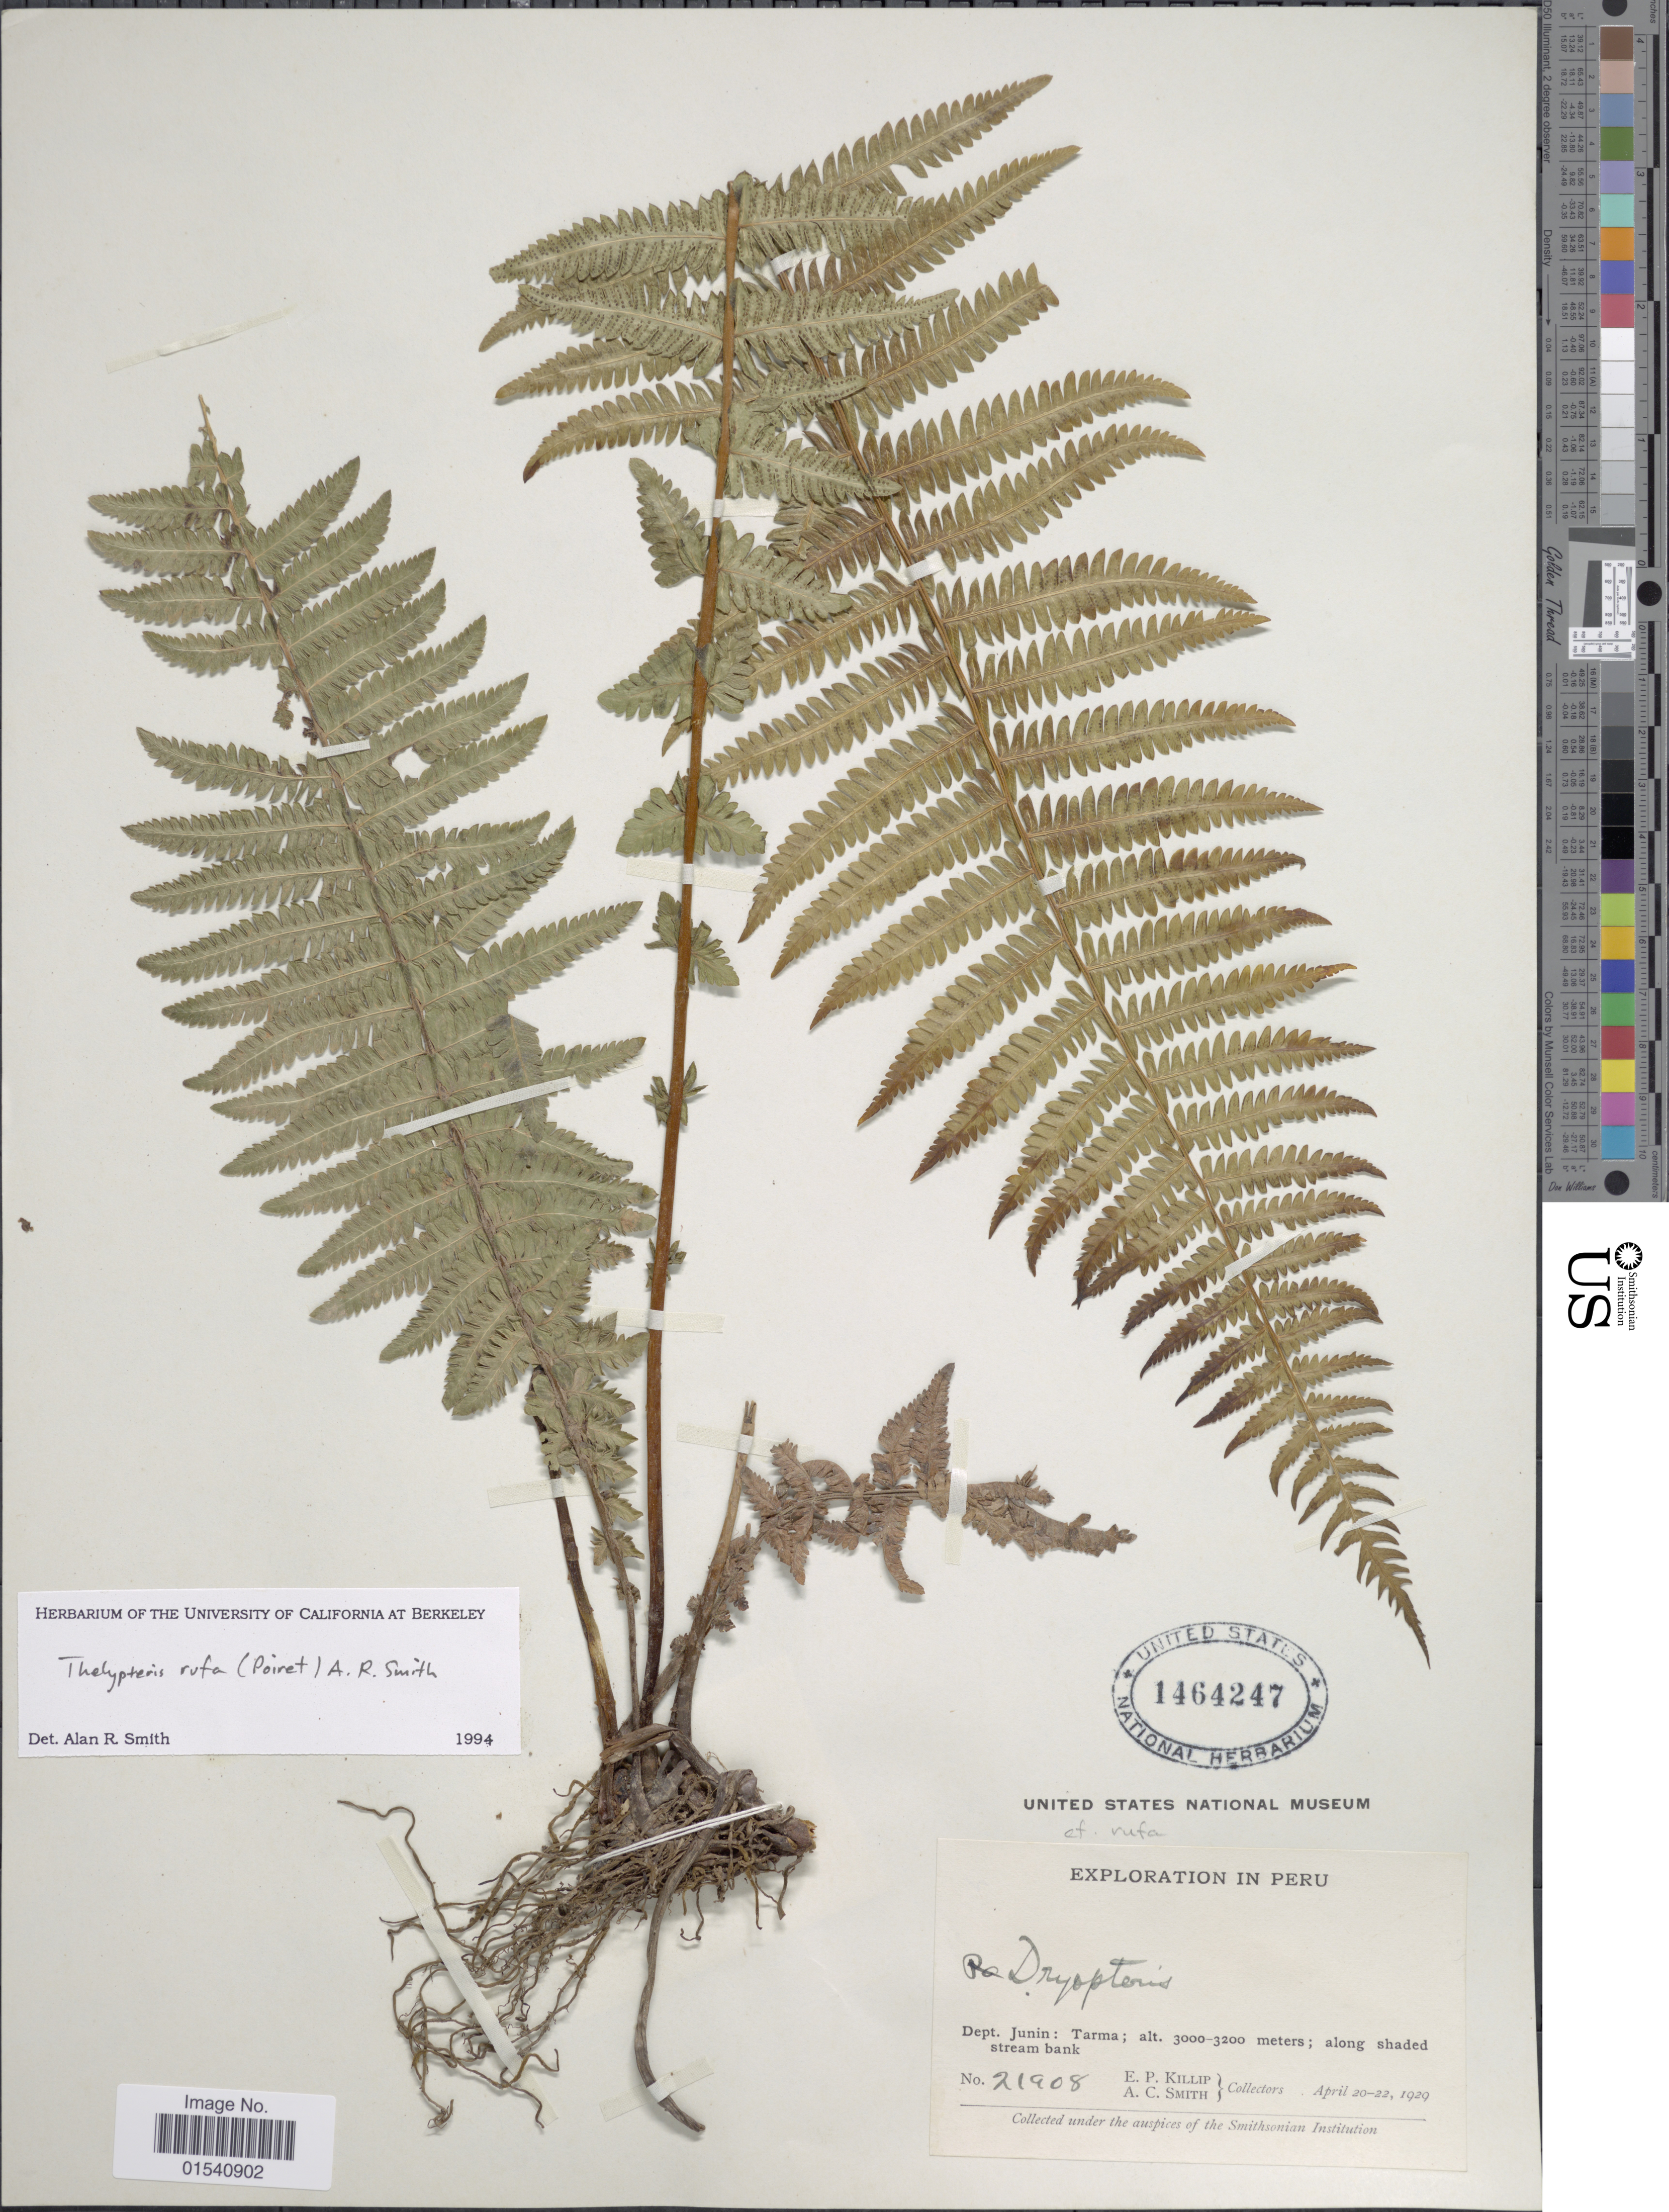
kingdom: Plantae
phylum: Tracheophyta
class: Polypodiopsida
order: Polypodiales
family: Thelypteridaceae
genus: Amauropelta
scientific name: Amauropelta rufa (Poir.) comb. nov., ined 2015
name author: (Poir.)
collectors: E. P. Killip & A. C. Smith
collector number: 21908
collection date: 1929-04-20/1929-04-22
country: Peru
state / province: Junín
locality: Dept. Junin: Tarma; along shaded stream bank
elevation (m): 3000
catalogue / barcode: US 1464247